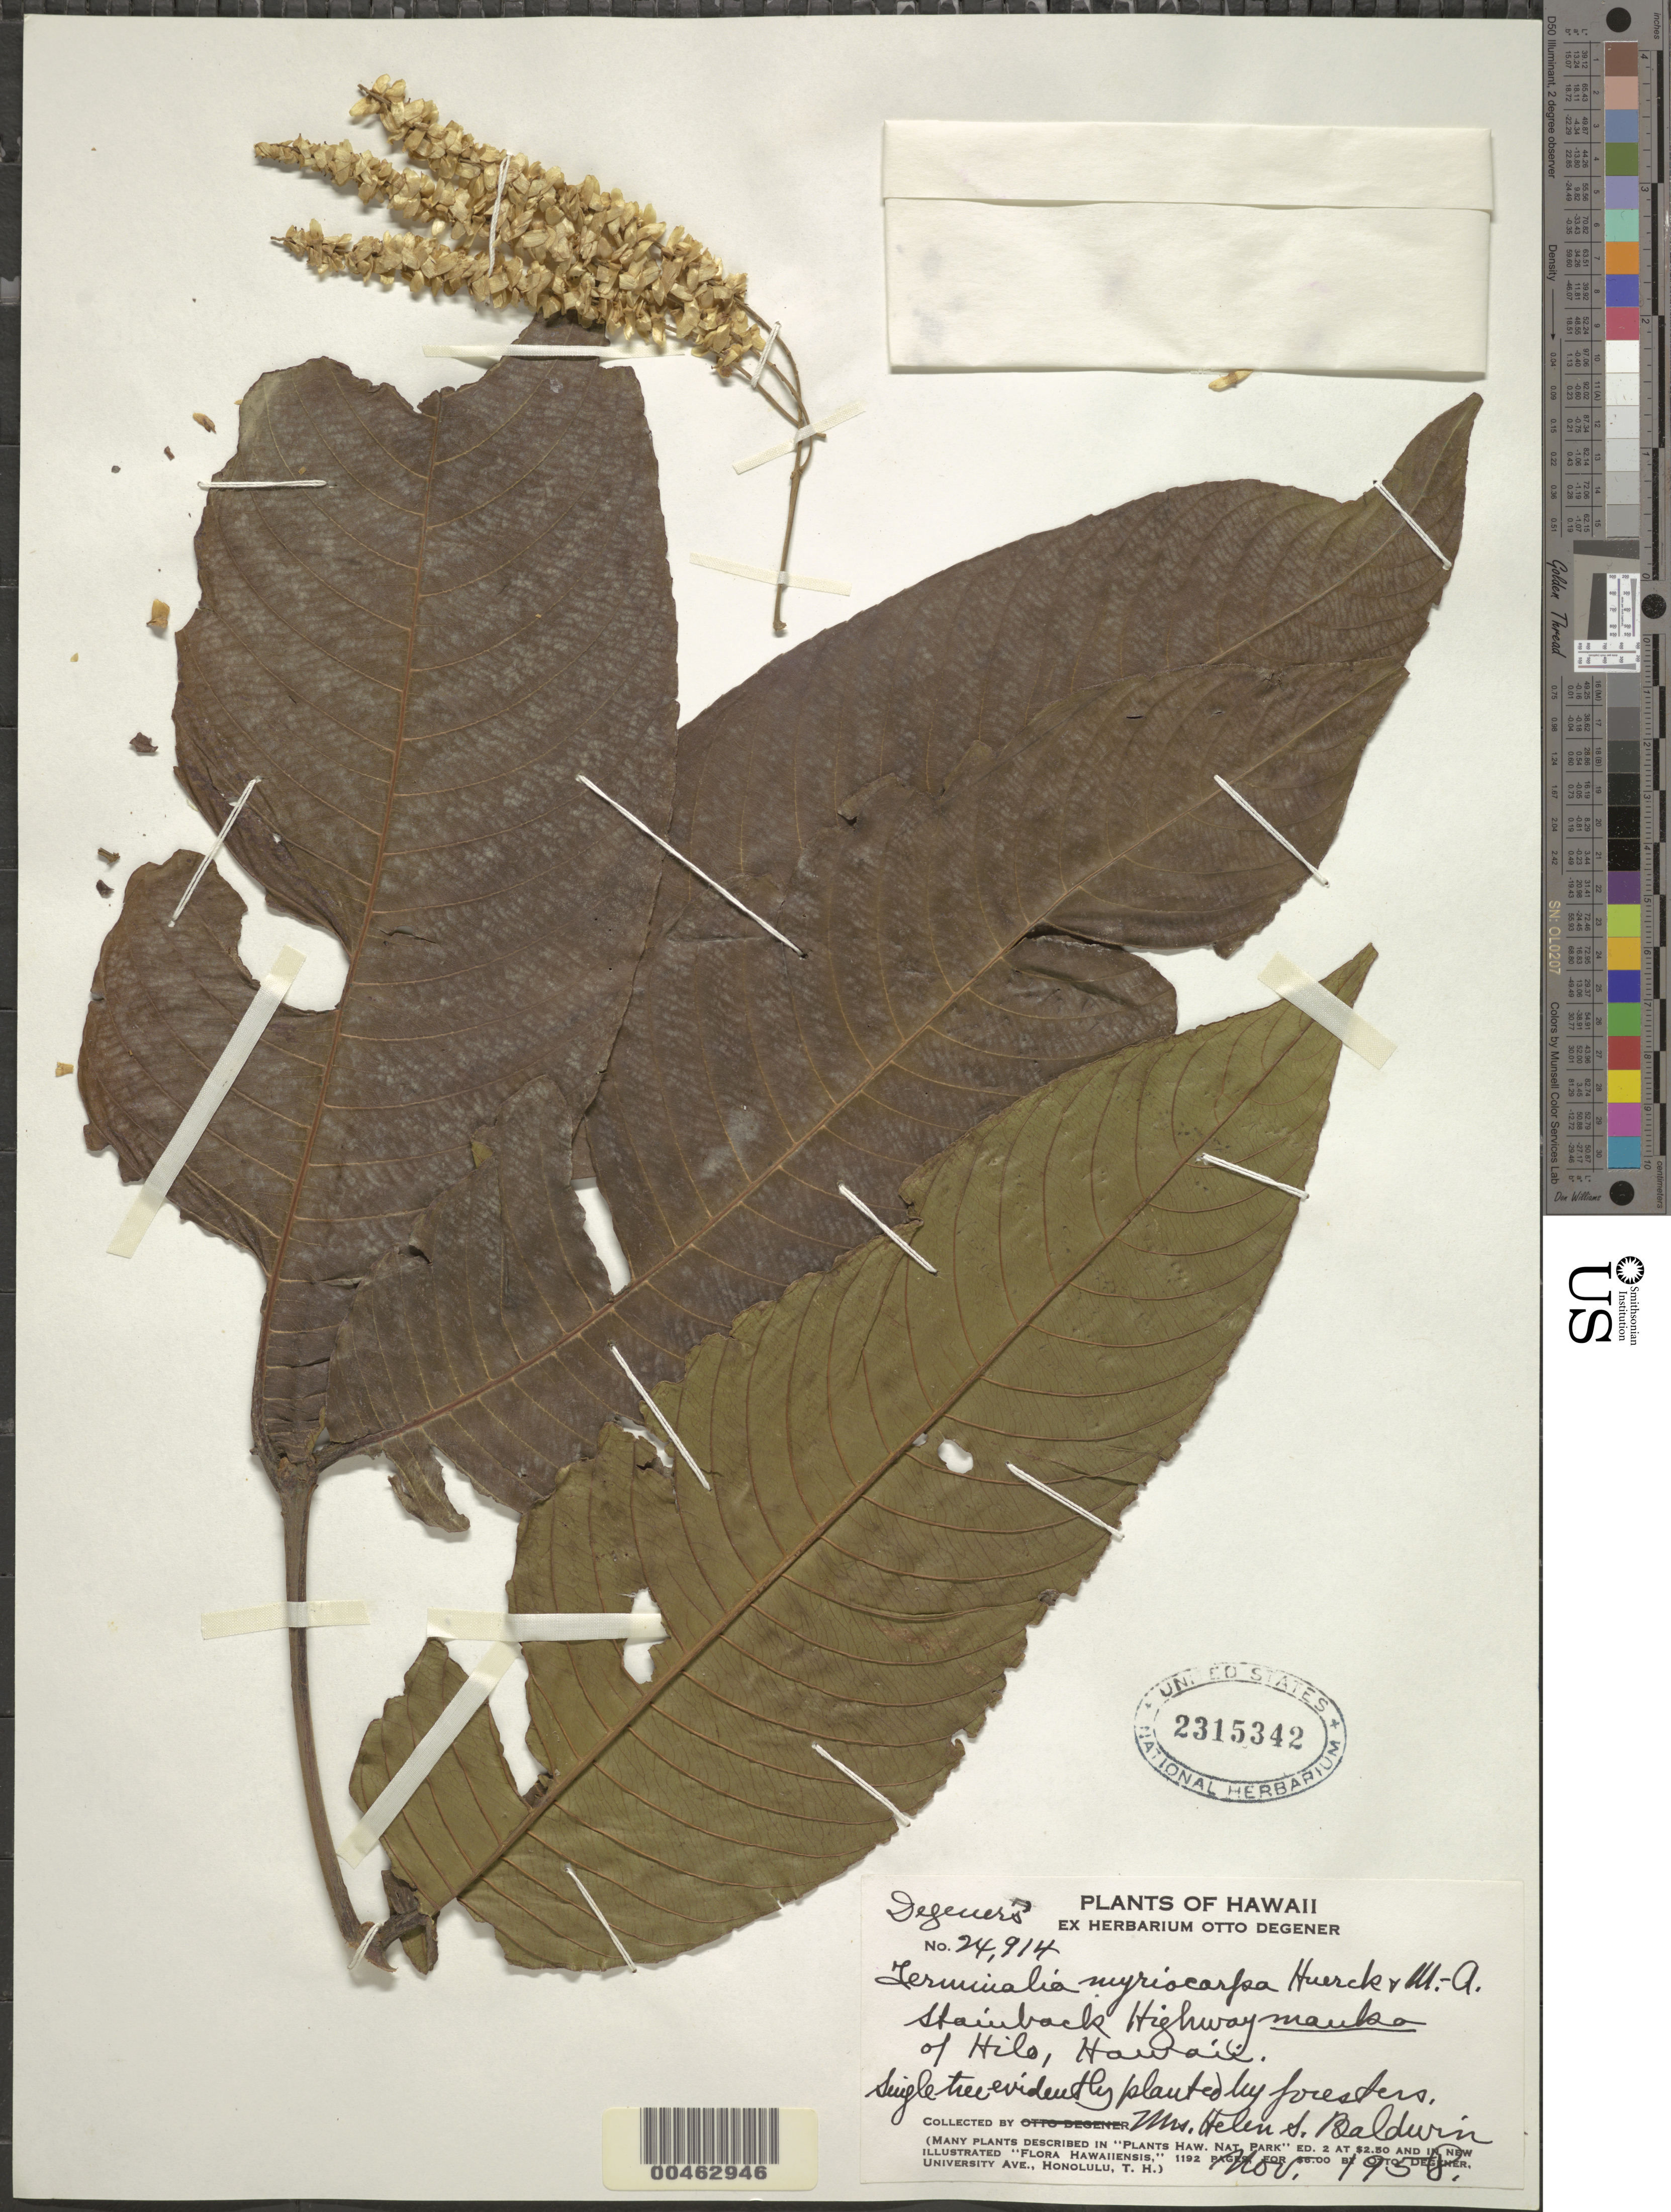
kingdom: Plantae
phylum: Tracheophyta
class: Magnoliopsida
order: Myrtales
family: Combretaceae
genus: Terminalia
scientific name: Terminalia myriocarpa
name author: Van Heurck & Müll. Arg.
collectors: H. S. Baldwin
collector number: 24914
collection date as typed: Nov 1958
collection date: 1958-11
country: United States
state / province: Hawaii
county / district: Hawaii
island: Hawaii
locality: Stainback Hwy. mauka of Hilo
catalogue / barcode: US 2315342